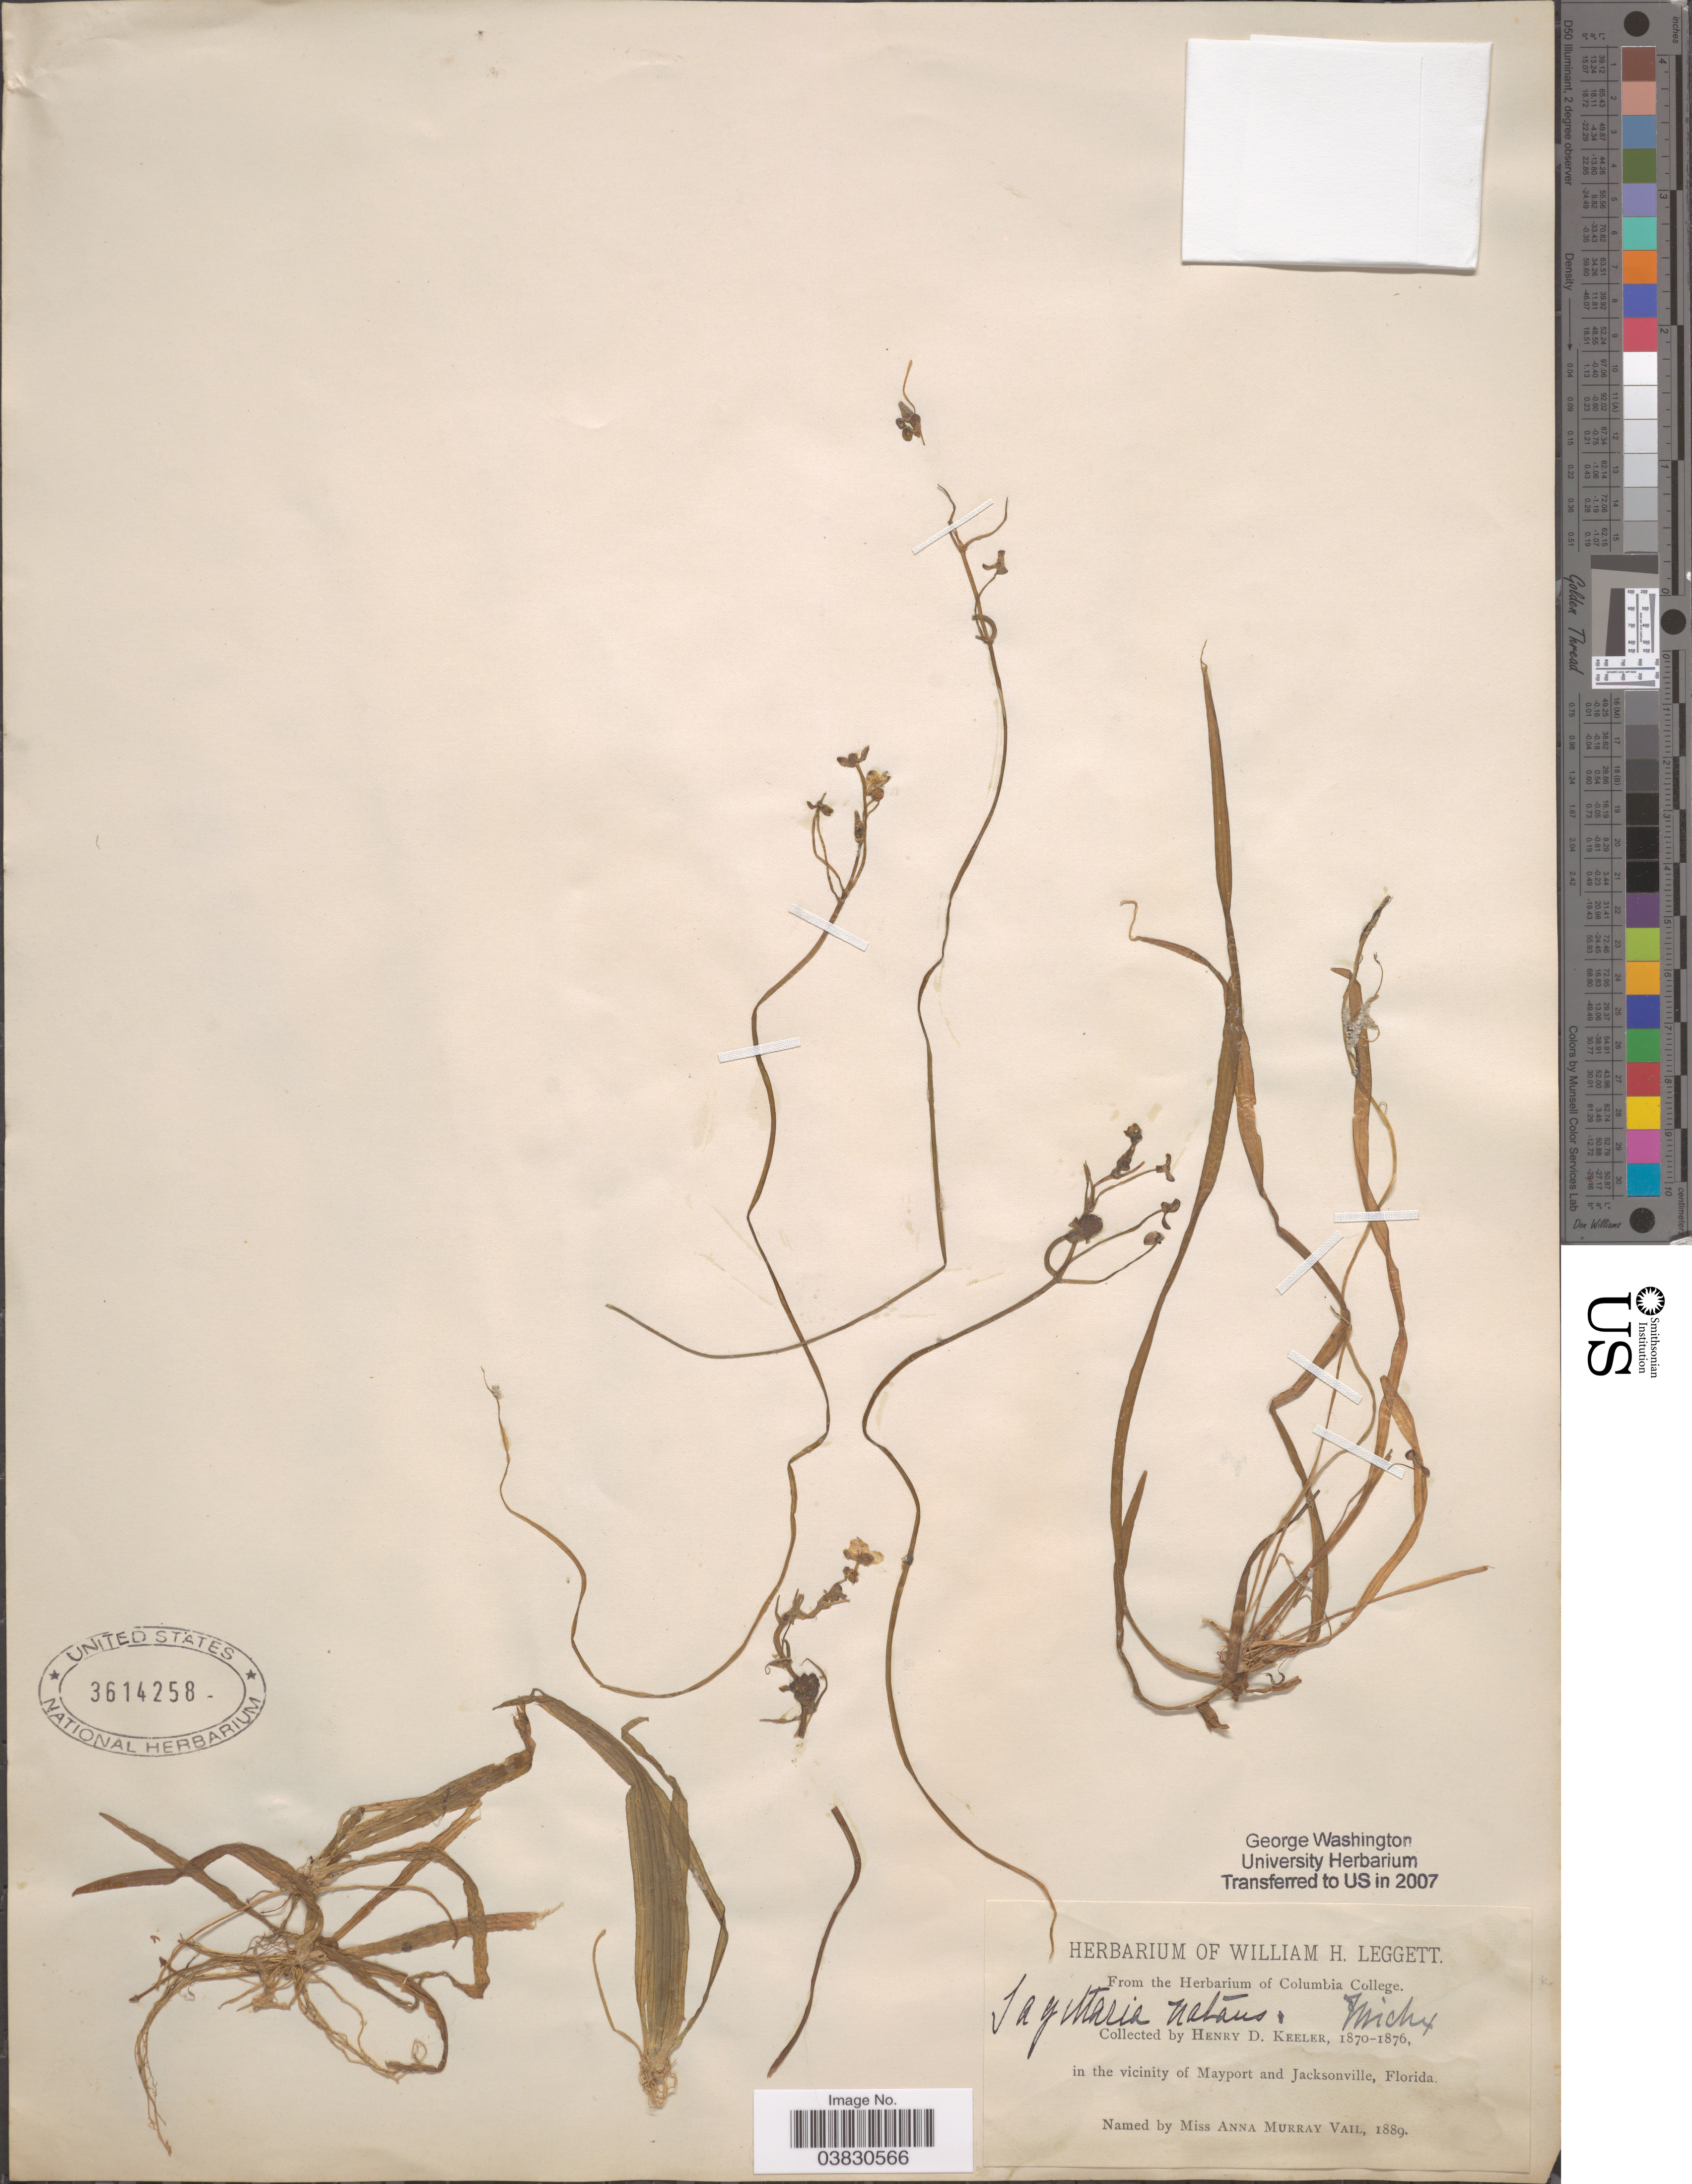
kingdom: Plantae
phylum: Tracheophyta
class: Liliopsida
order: Alismatales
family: Alismataceae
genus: Sagittaria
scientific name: Sagittaria natans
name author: Pall.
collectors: H. Keeler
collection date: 1870/1876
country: United States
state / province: Florida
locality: In the vicinity of Mayport and Jacksonville.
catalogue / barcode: US 3614258